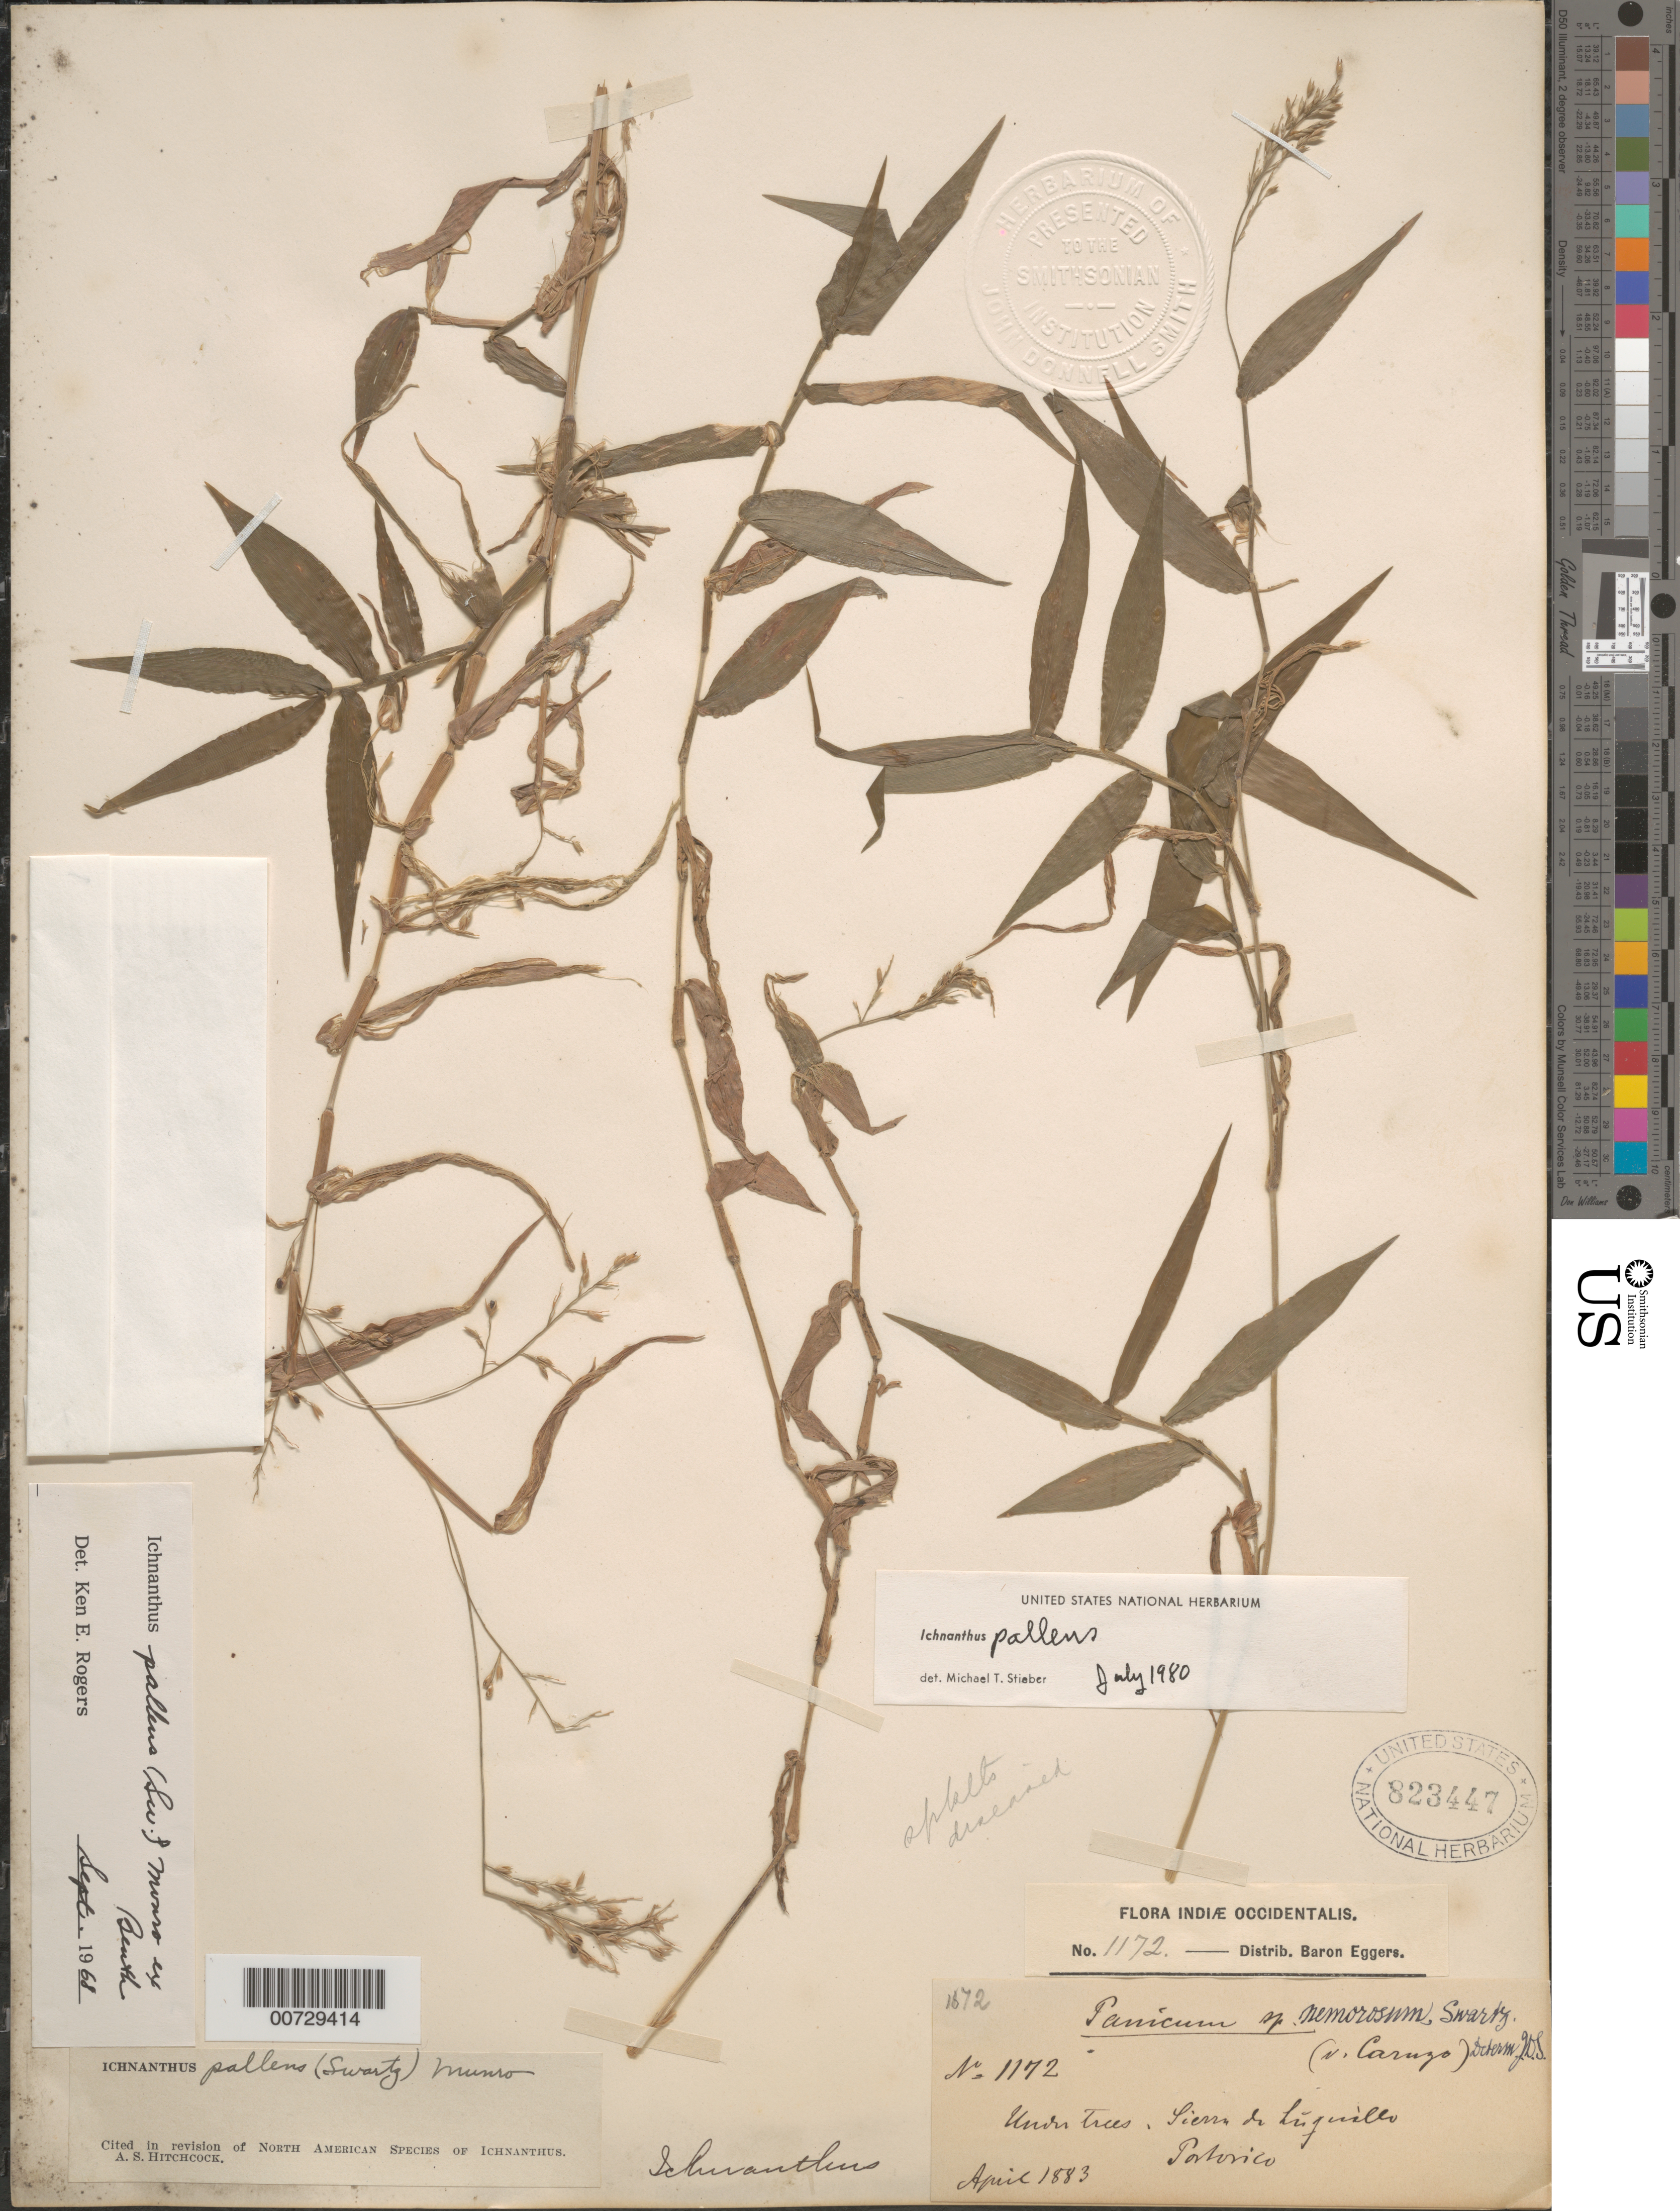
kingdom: Plantae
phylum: Tracheophyta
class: Liliopsida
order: Poales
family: Poaceae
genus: Ichnanthus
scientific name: Ichnanthus pallens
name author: (Sw.) Munro ex Benth.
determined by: Stieber, M. T.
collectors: H. F. A. von Eggers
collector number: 1172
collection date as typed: Apr 1883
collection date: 1883-04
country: Puerto Rico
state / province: Luquillo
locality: Sierra de Luquillo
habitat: Under trees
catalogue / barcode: US 823447